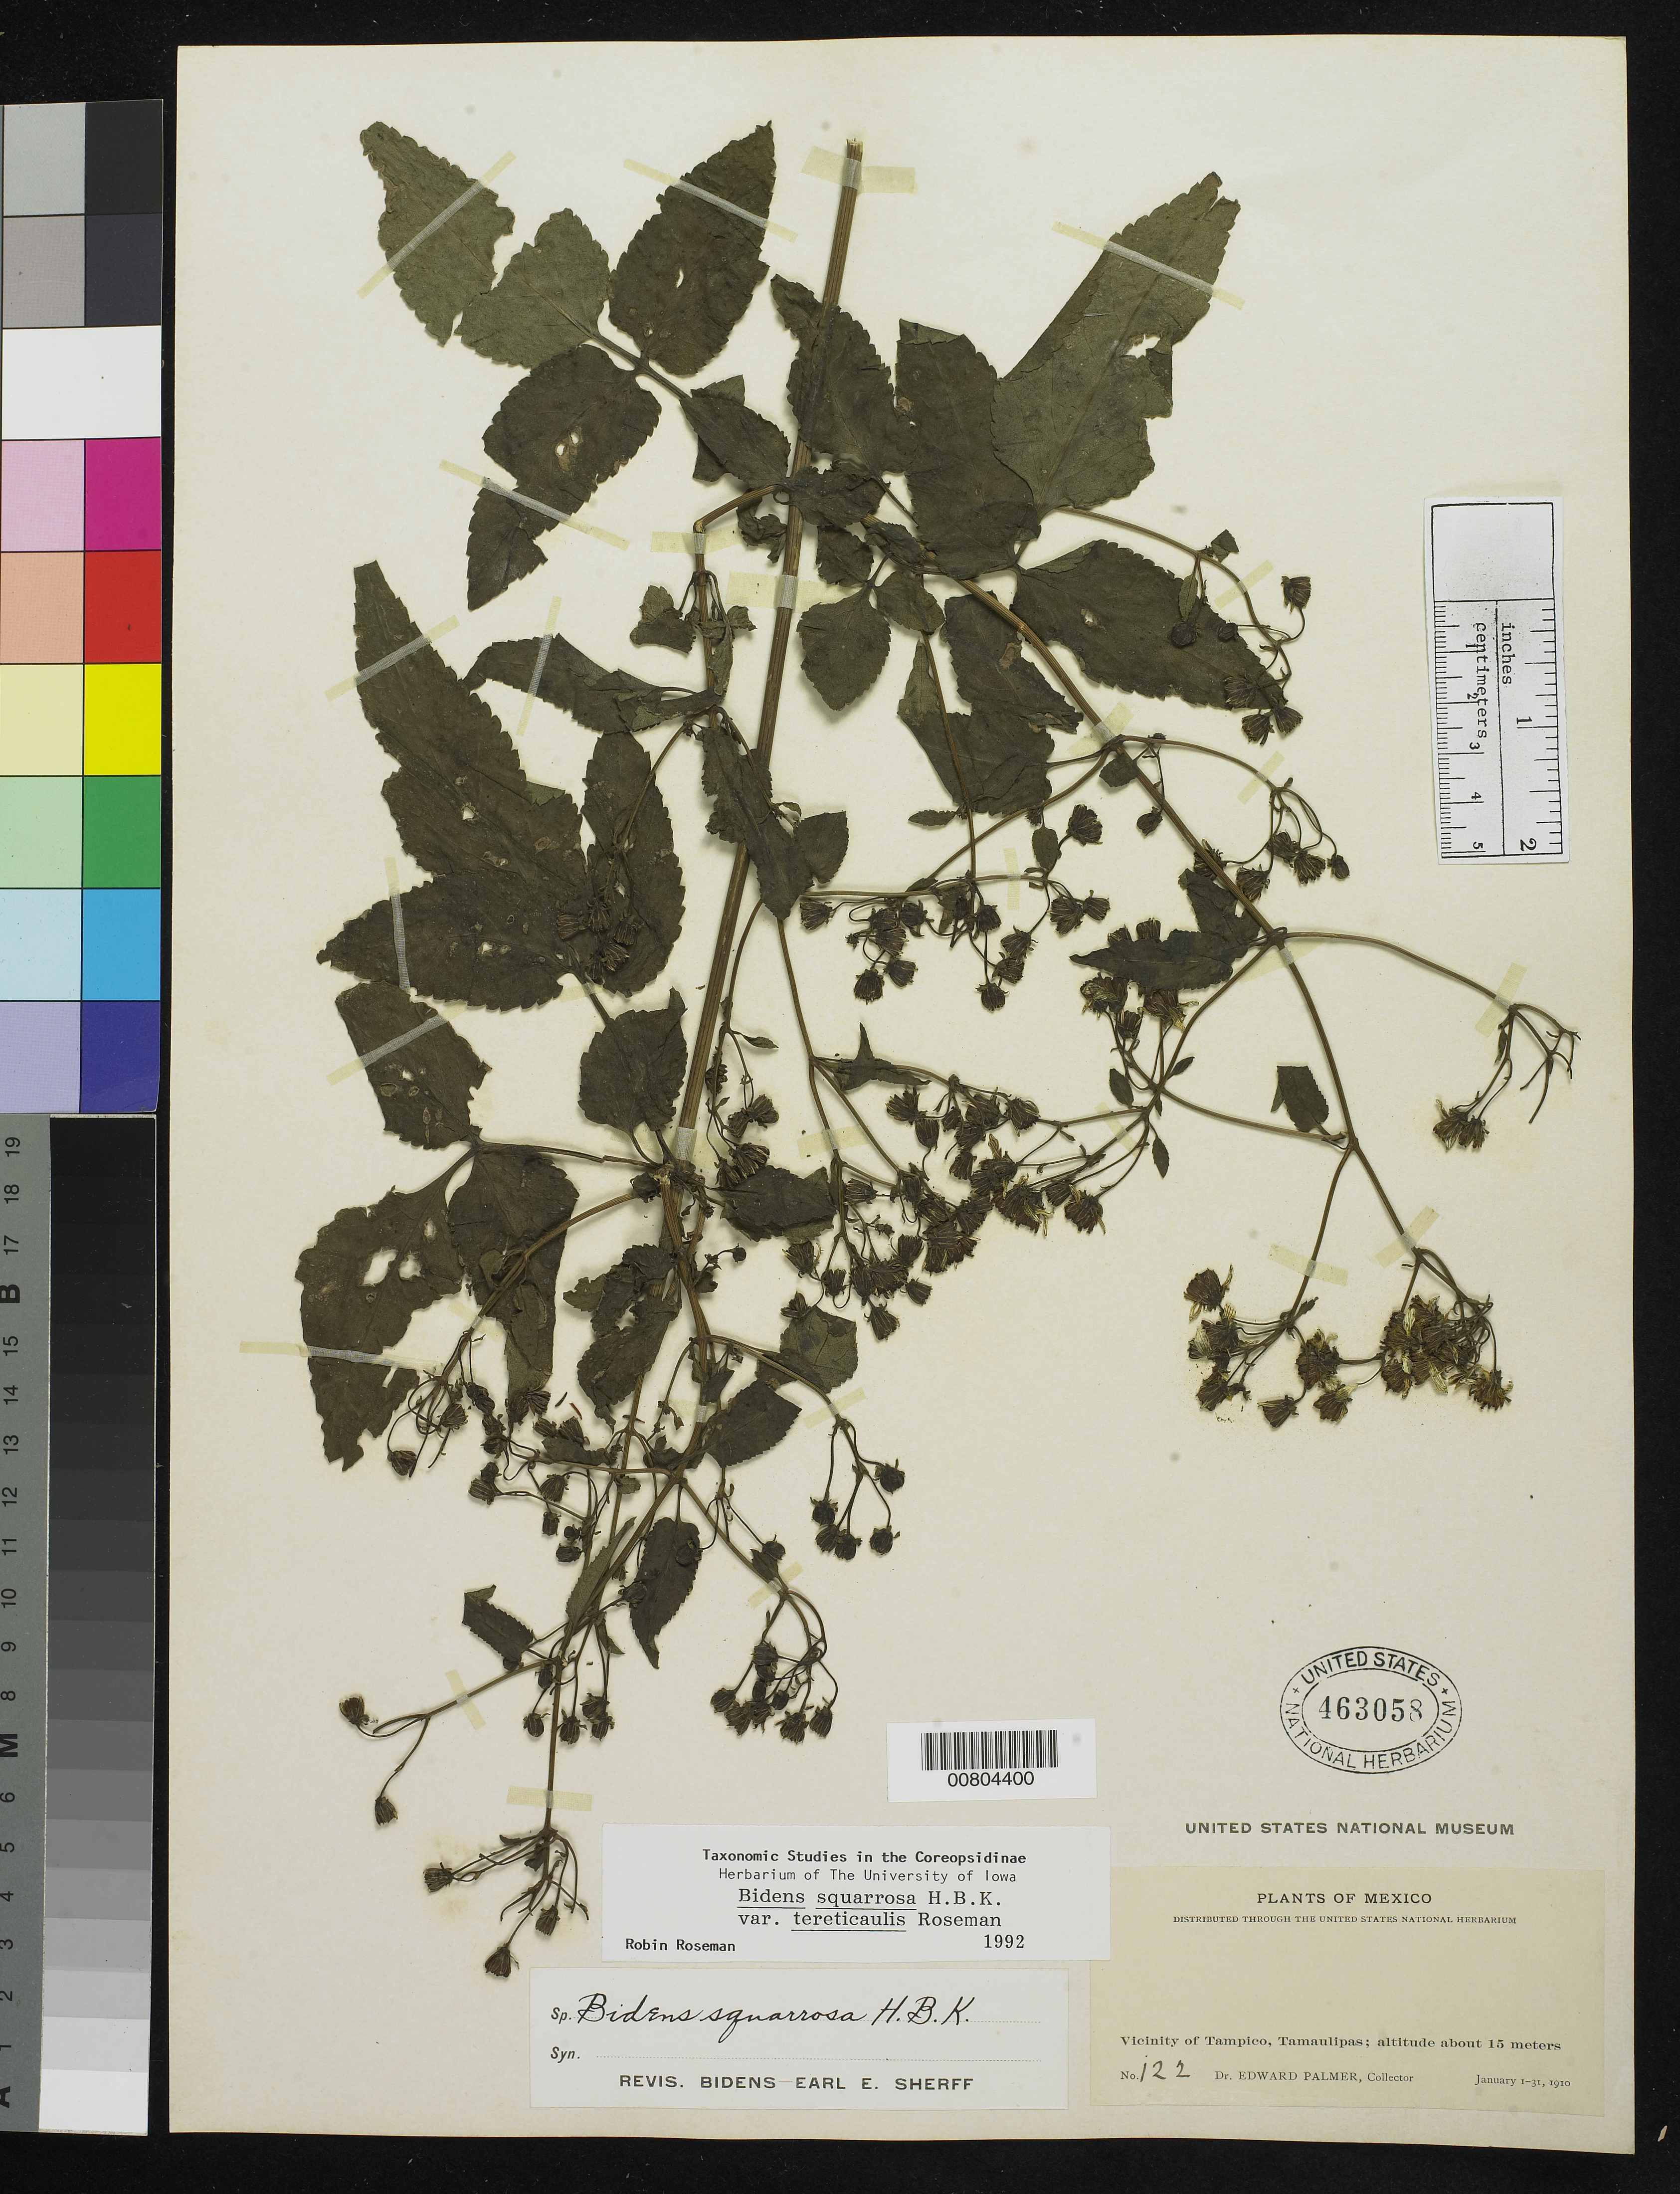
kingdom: Plantae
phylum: Tracheophyta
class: Magnoliopsida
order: Asterales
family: Asteraceae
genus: Bidens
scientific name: Bidens squarrosa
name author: Kunth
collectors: E. Palmer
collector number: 122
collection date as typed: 01 Jan 1910 to 31 Jan 1910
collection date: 1910-01-01/1910-01-31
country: Mexico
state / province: Tamaulipas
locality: Vicinity of Tampico, Tamaulipas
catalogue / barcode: US 463058